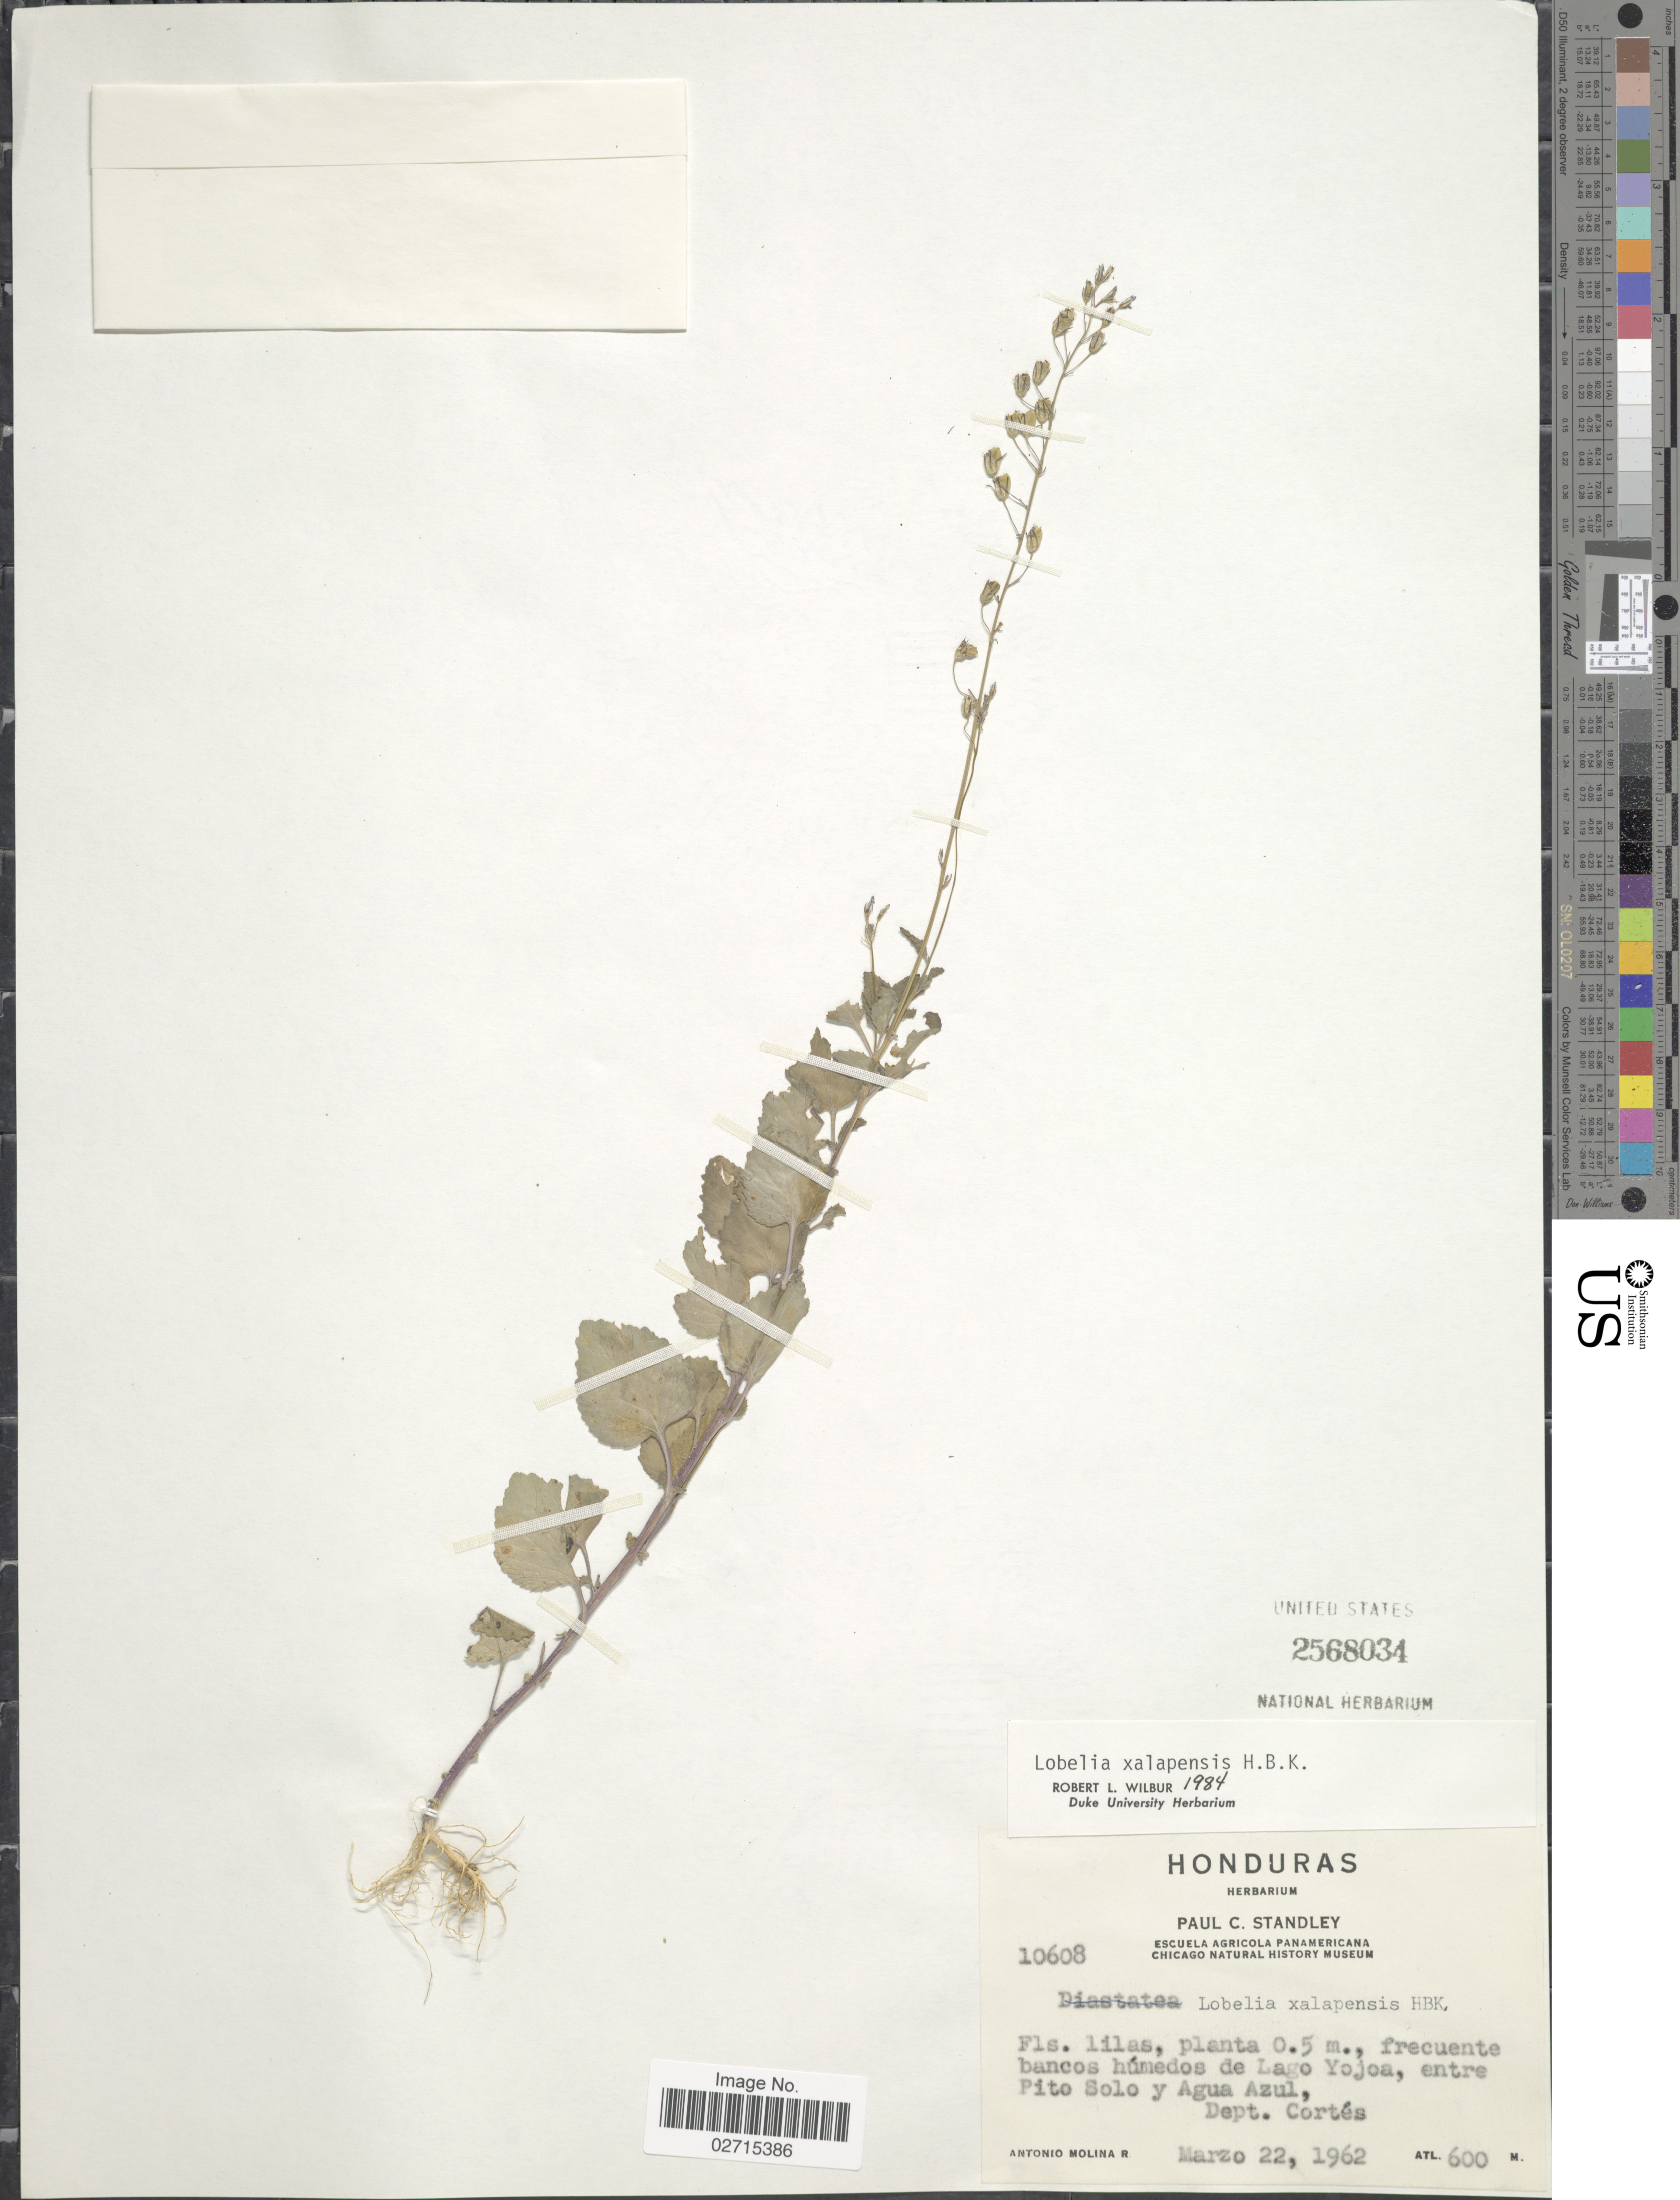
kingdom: Plantae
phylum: Tracheophyta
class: Magnoliopsida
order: Asterales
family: Campanulaceae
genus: Lobelia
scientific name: Lobelia xalapensis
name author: Kunth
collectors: A. Molina R.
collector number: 10608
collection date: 1962-03-22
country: Honduras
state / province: Cortés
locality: Frecuente bancos húmedos de Lago Yojoa, entre Pito Solo y gua Azul, Dept. Cortés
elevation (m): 600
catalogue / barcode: US 2568034